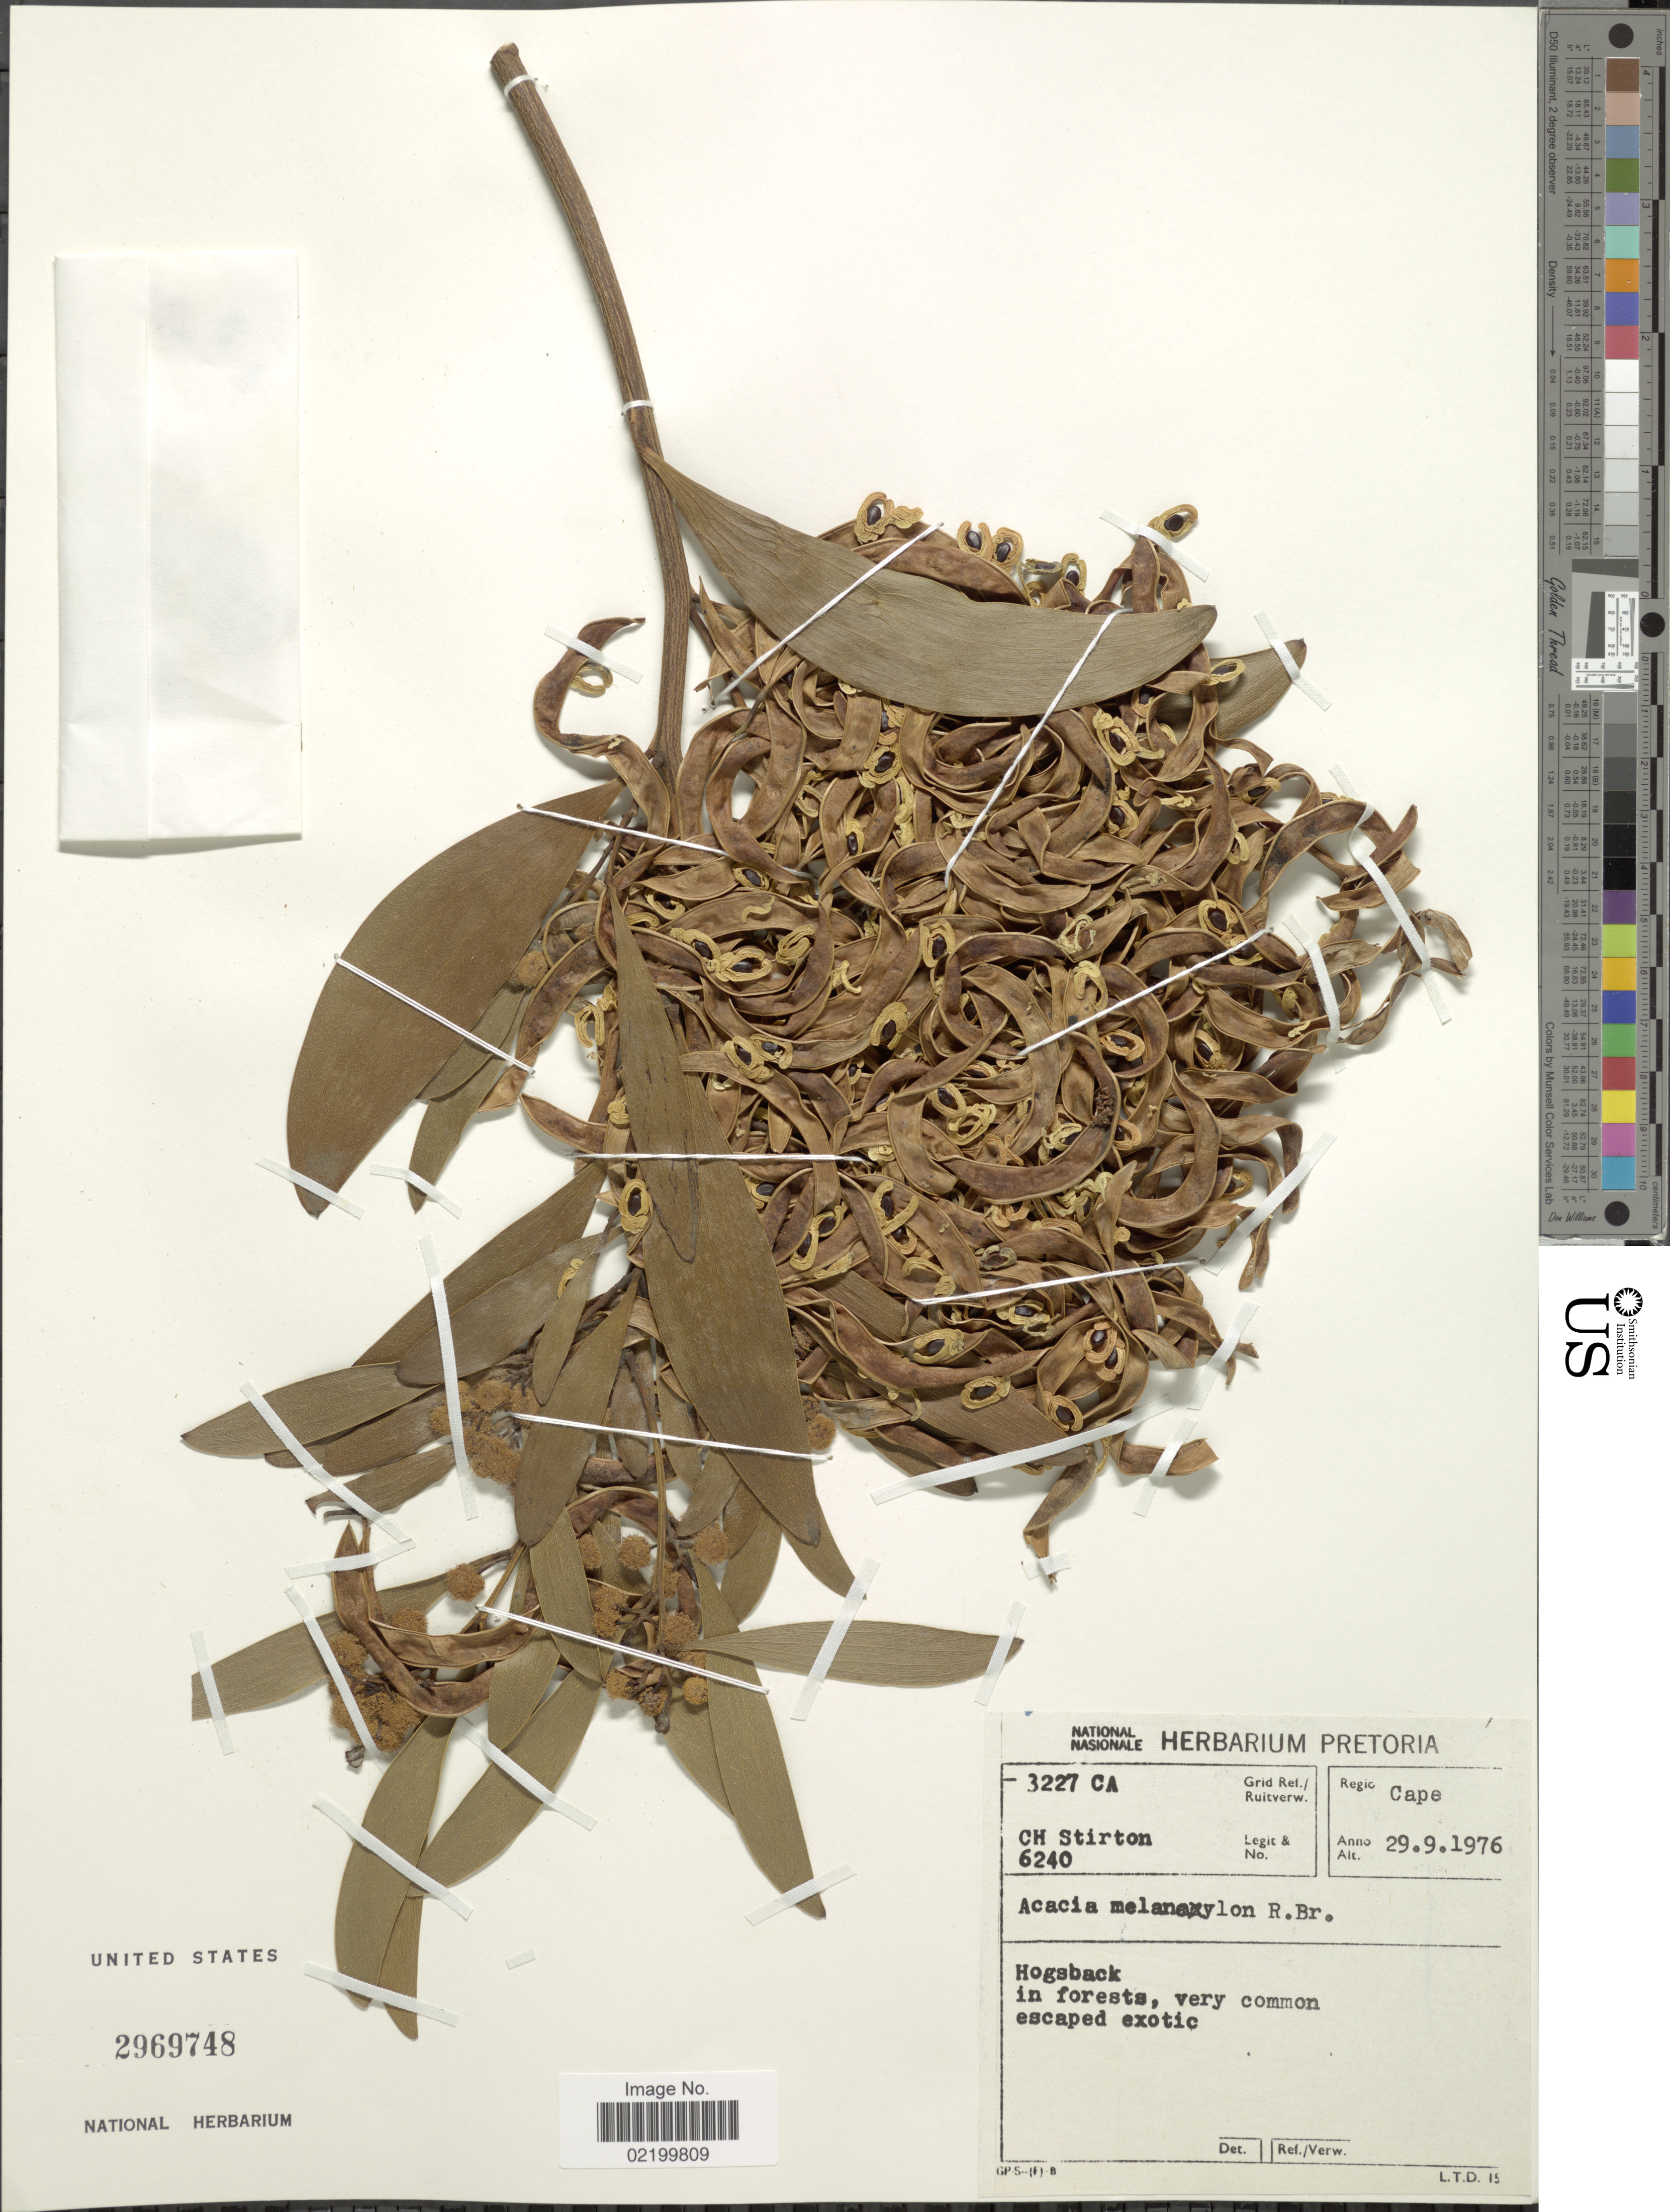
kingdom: Plantae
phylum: Tracheophyta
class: Magnoliopsida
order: Fabales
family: Fabaceae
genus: Acacia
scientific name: Acacia melanoxylon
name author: R. Br.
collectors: C. H. Stirton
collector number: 6240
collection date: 1976-09-29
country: South Africa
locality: Cape, Hogsback.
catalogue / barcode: US 2969748